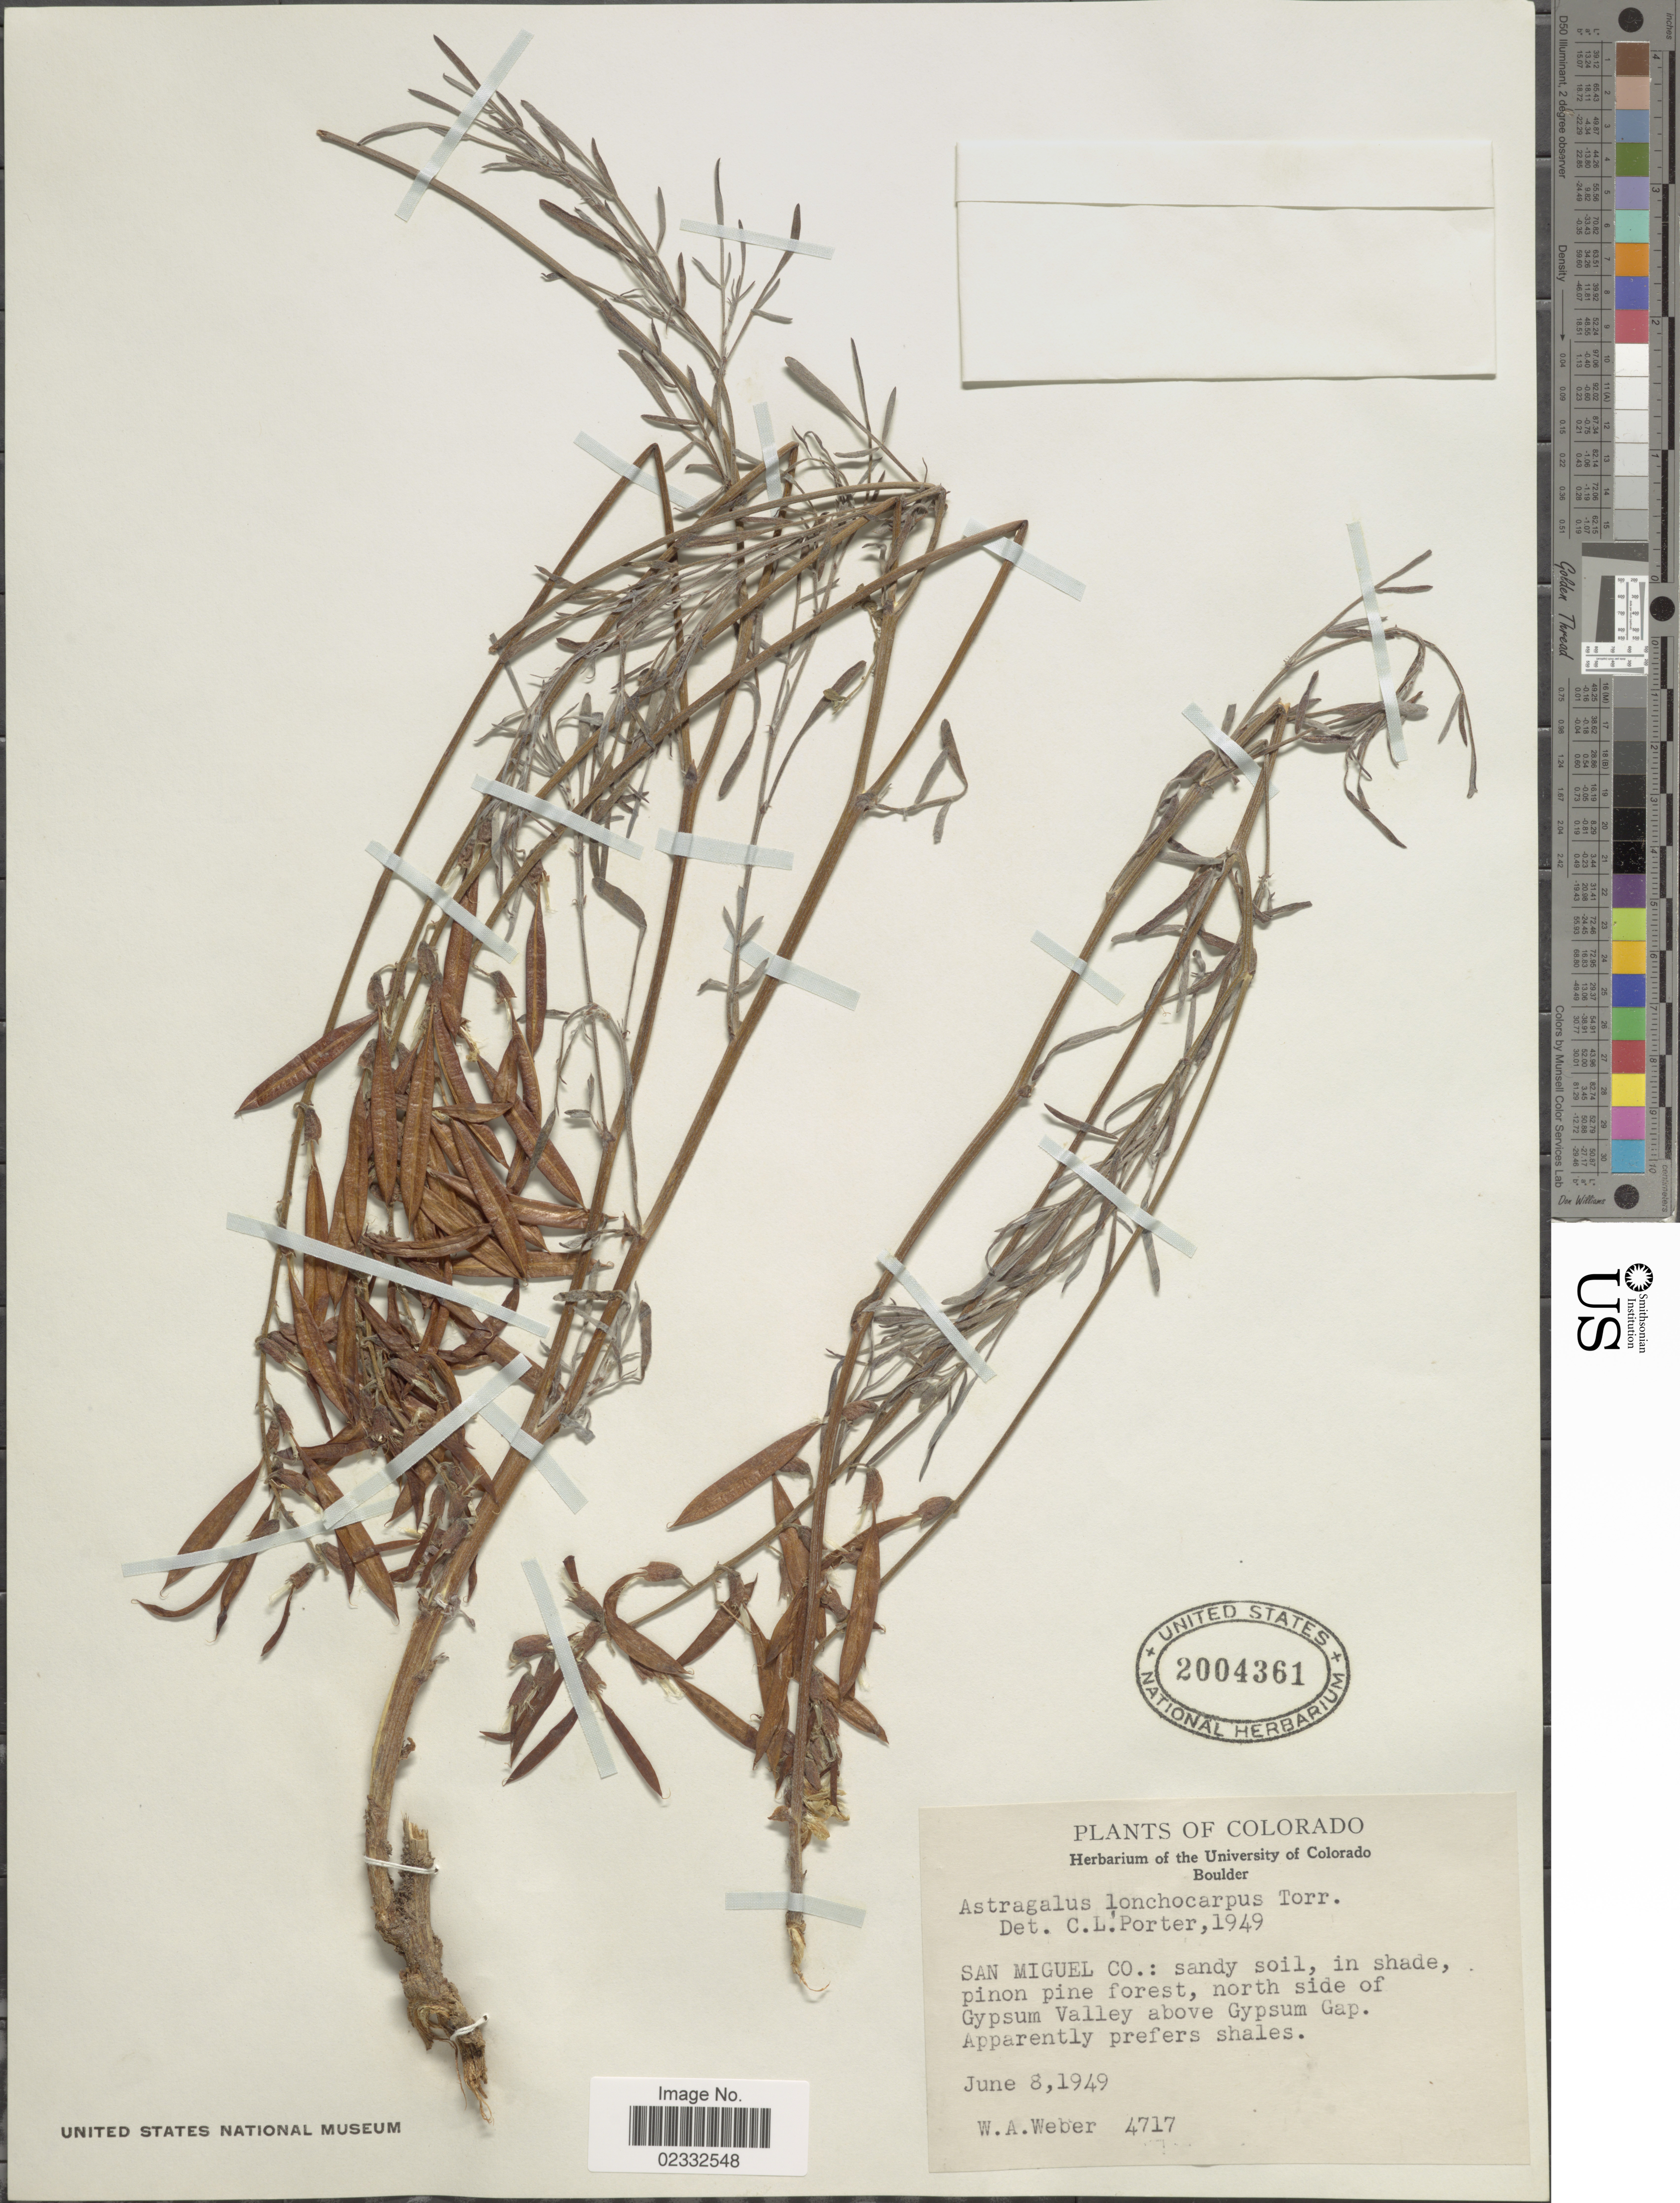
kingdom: Plantae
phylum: Tracheophyta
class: Magnoliopsida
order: Fabales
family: Fabaceae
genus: Astragalus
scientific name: Astragalus lonchocarpus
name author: Torr.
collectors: W. A. Weber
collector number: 4717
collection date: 1949-06-08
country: United States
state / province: Colorado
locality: San Miguel Co.: sandy soil, in shade, pinon pine forest, north side of Gypsum Valley above Gypsum Gap.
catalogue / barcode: US 2004361